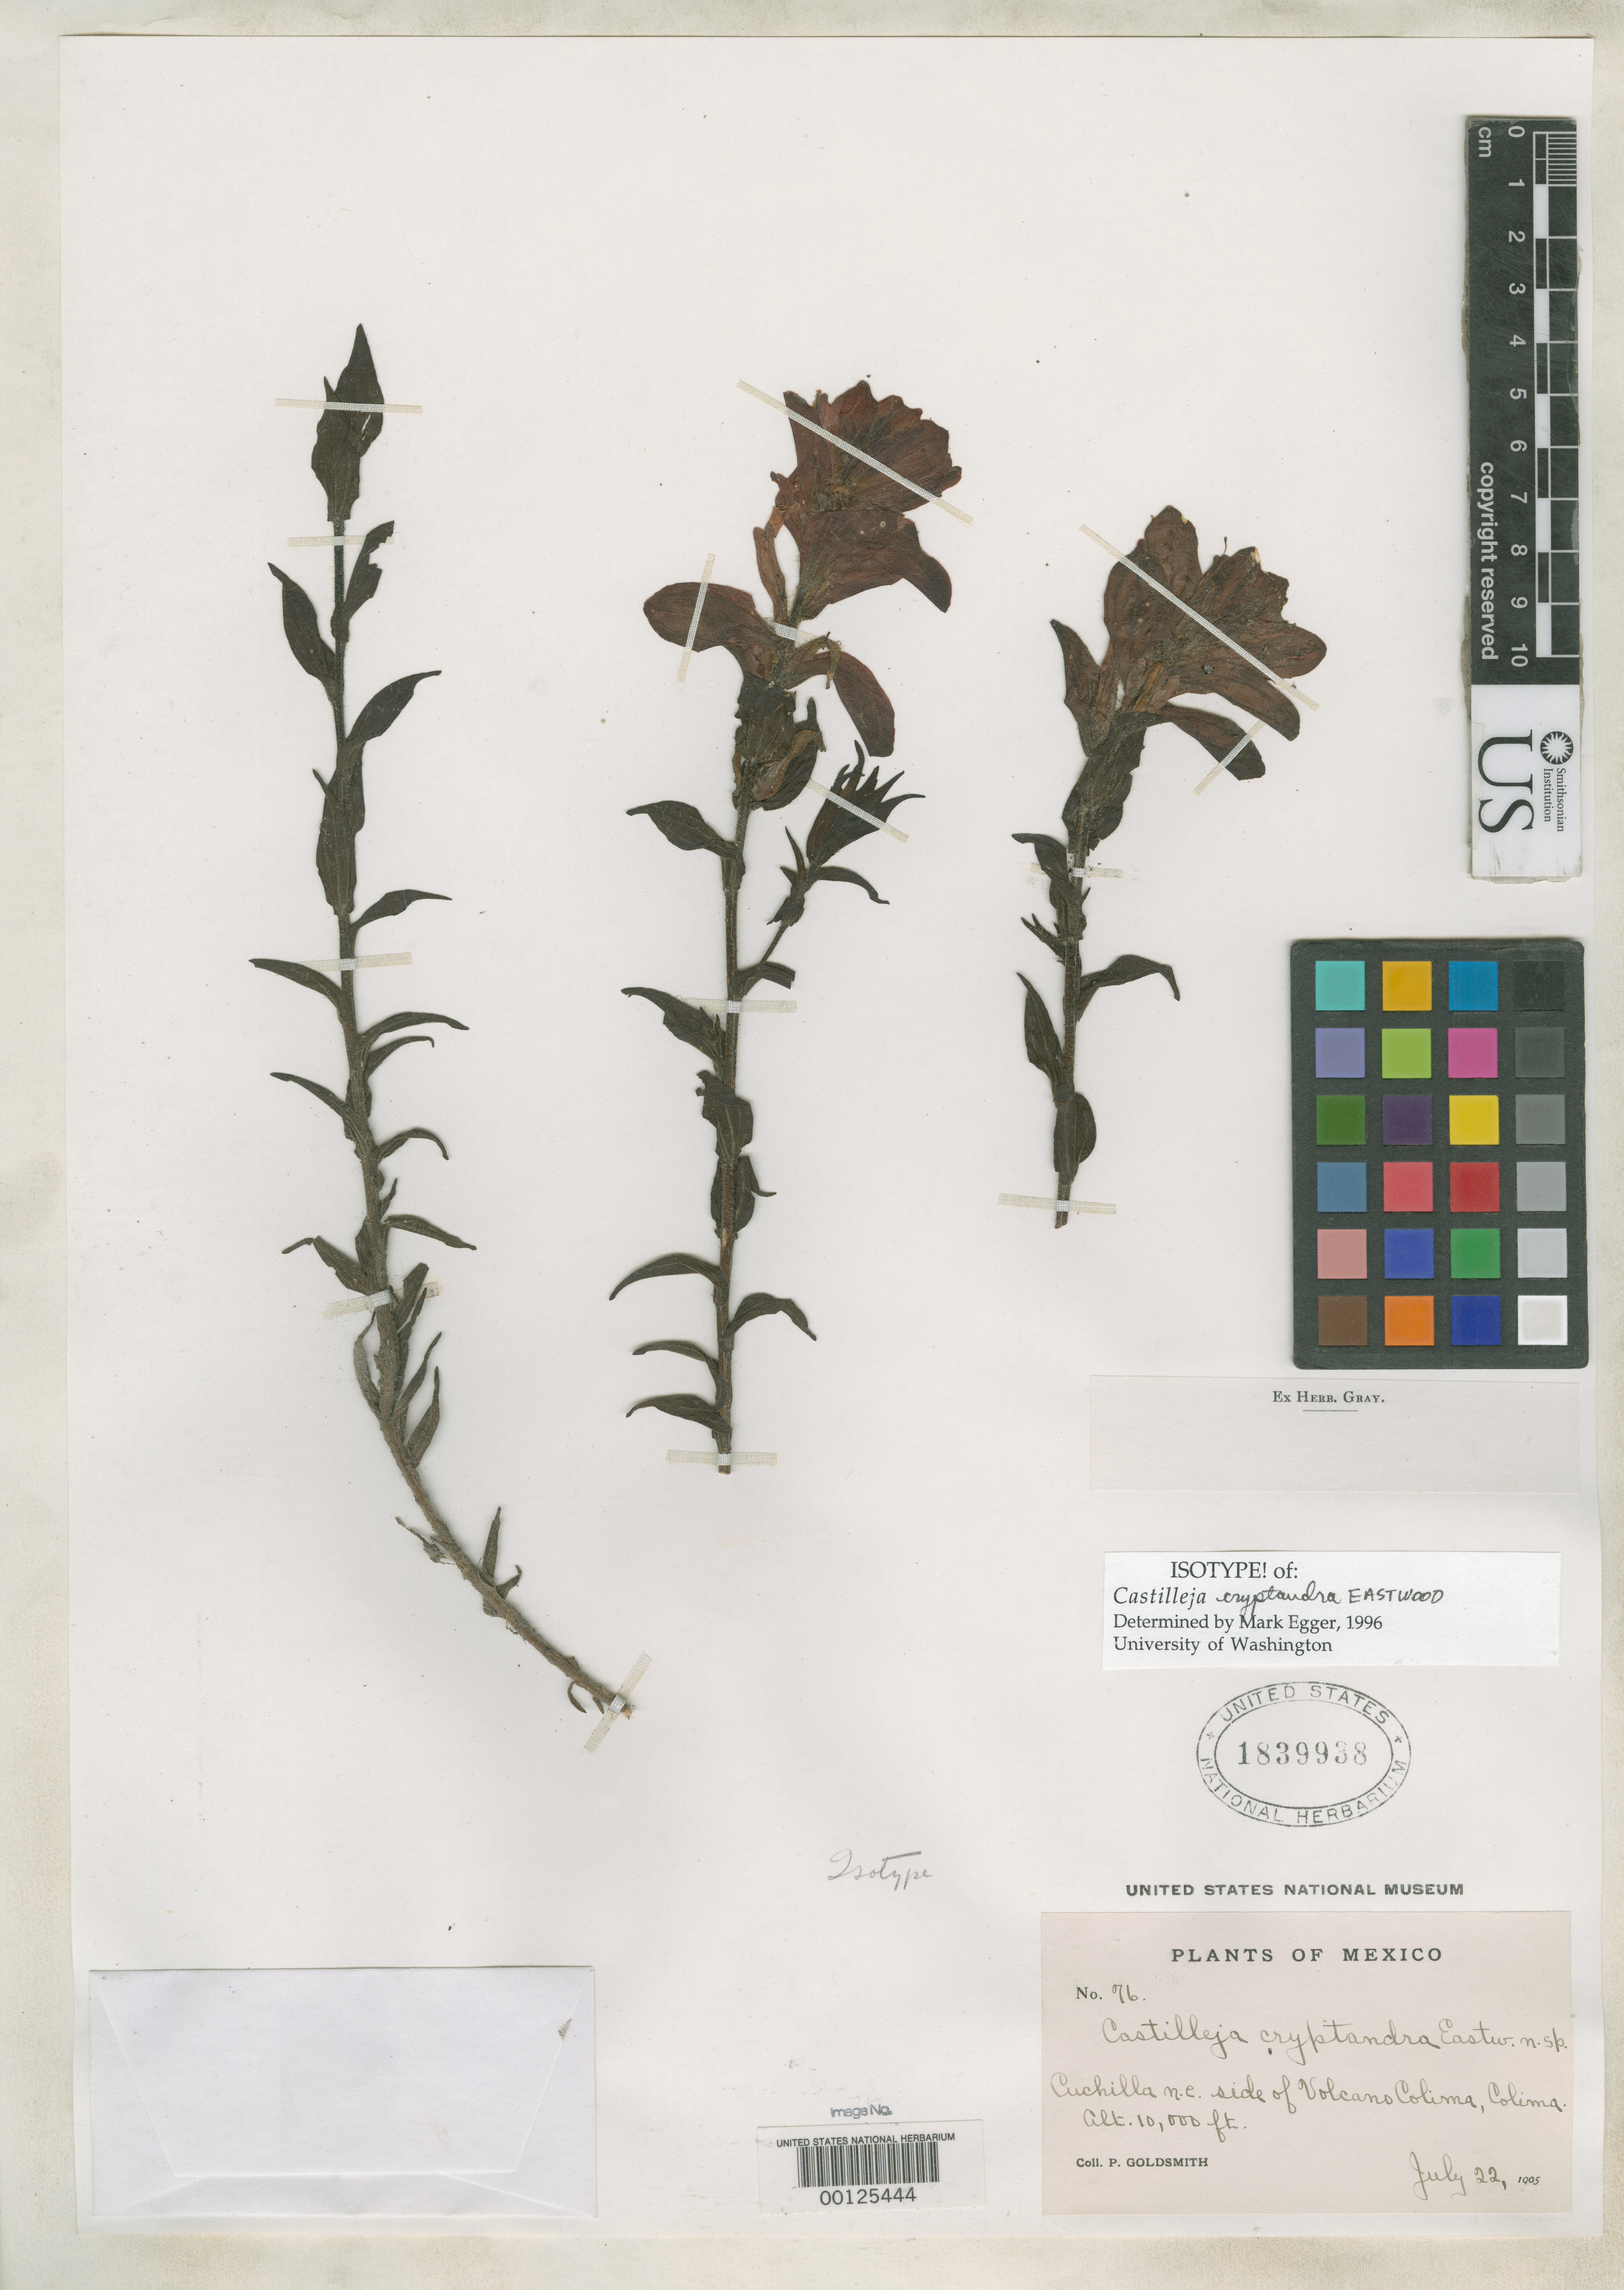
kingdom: Plantae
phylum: Tracheophyta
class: Magnoliopsida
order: Lamiales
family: Orobanchaceae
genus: Castilleja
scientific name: Castilleja cryptandra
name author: Eastw.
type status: Isotype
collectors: P. Goldsmith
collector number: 76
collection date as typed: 22 Jul 1905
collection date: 1905-07-22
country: Mexico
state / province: Colima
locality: Cuchilla NE side of Volcano Colima.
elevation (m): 3048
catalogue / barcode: US 1839938